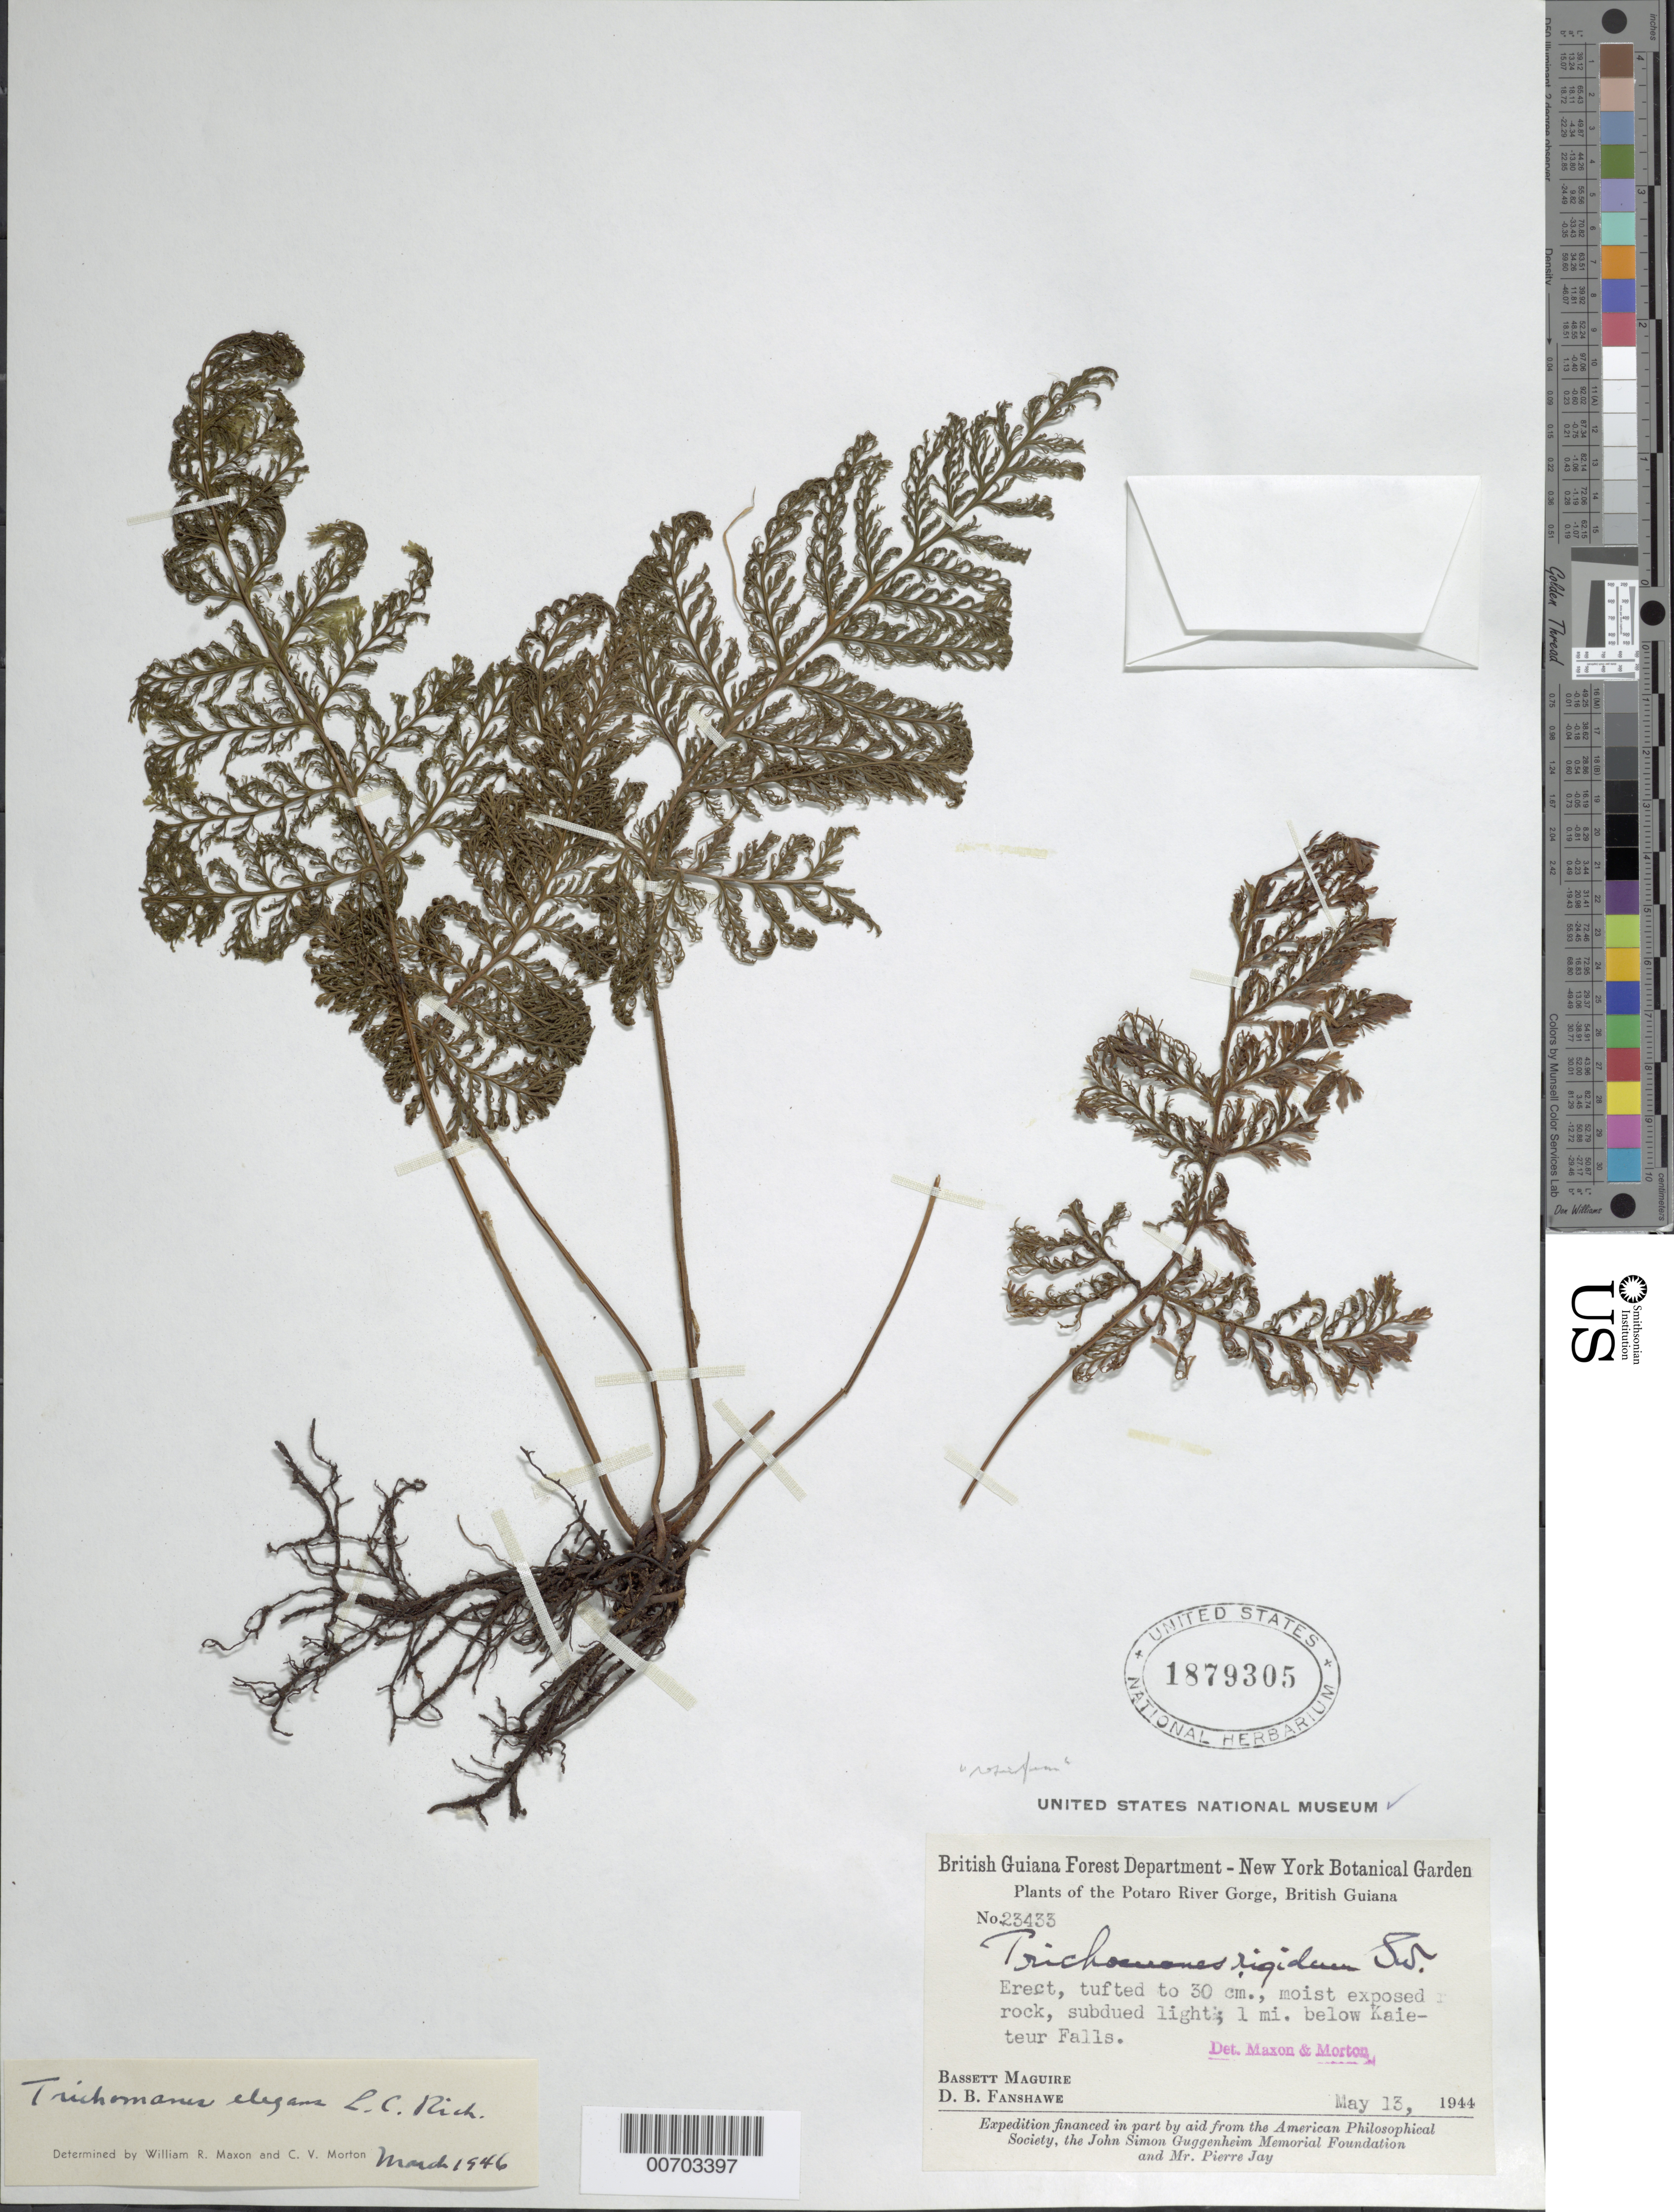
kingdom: Plantae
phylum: Tracheophyta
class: Polypodiopsida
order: Hymenophyllales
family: Hymenophyllaceae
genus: Trichomanes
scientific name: Trichomanes resinosum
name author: R.C. Moran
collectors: B. Maguire & D. B. Fanshawe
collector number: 23433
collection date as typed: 13-May-44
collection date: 1944-05-13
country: Guyana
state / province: Potaro-Siparuni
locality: Potaro River Gorge, 1 mile below Kaieteur Falls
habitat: Moist exposed rock, subdued light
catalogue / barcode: US 1879305